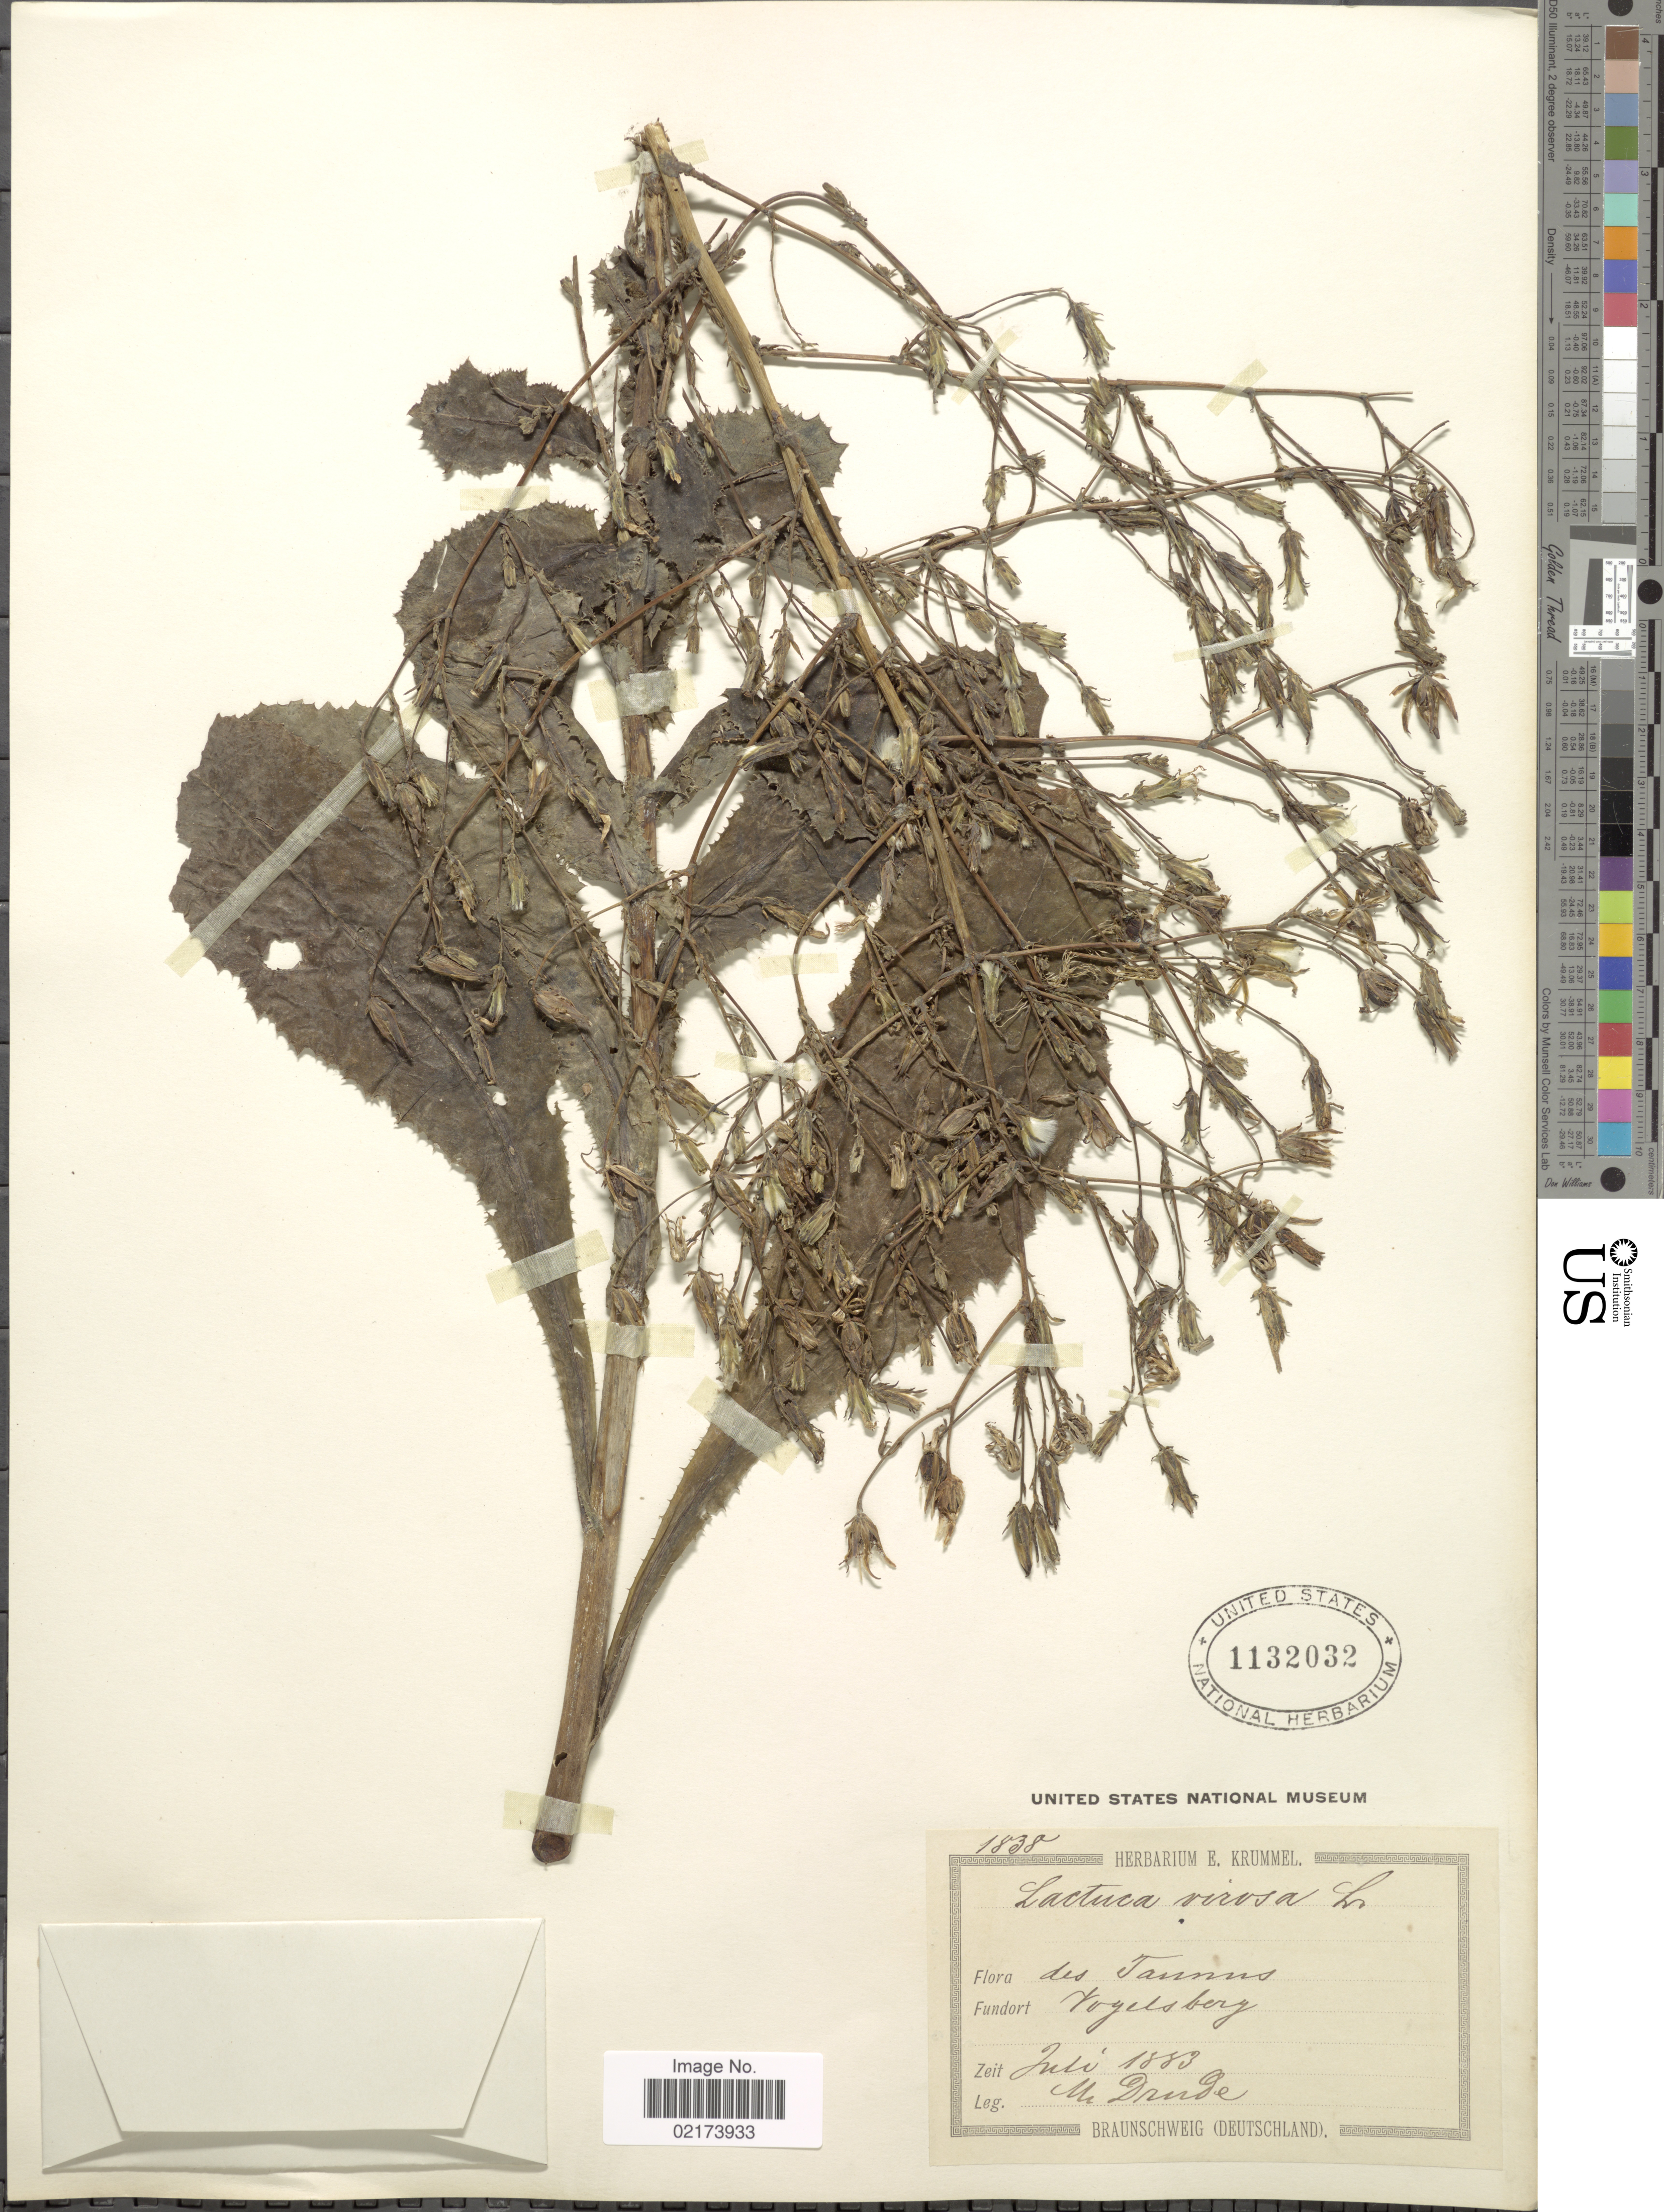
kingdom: Plantae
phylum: Tracheophyta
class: Magnoliopsida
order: Asterales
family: Asteraceae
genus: Lactuca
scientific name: Lactuca virosa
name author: L.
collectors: M. Drude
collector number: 1838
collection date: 1883-07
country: Germany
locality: Tannus, Vogelsberg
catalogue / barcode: US 1132032